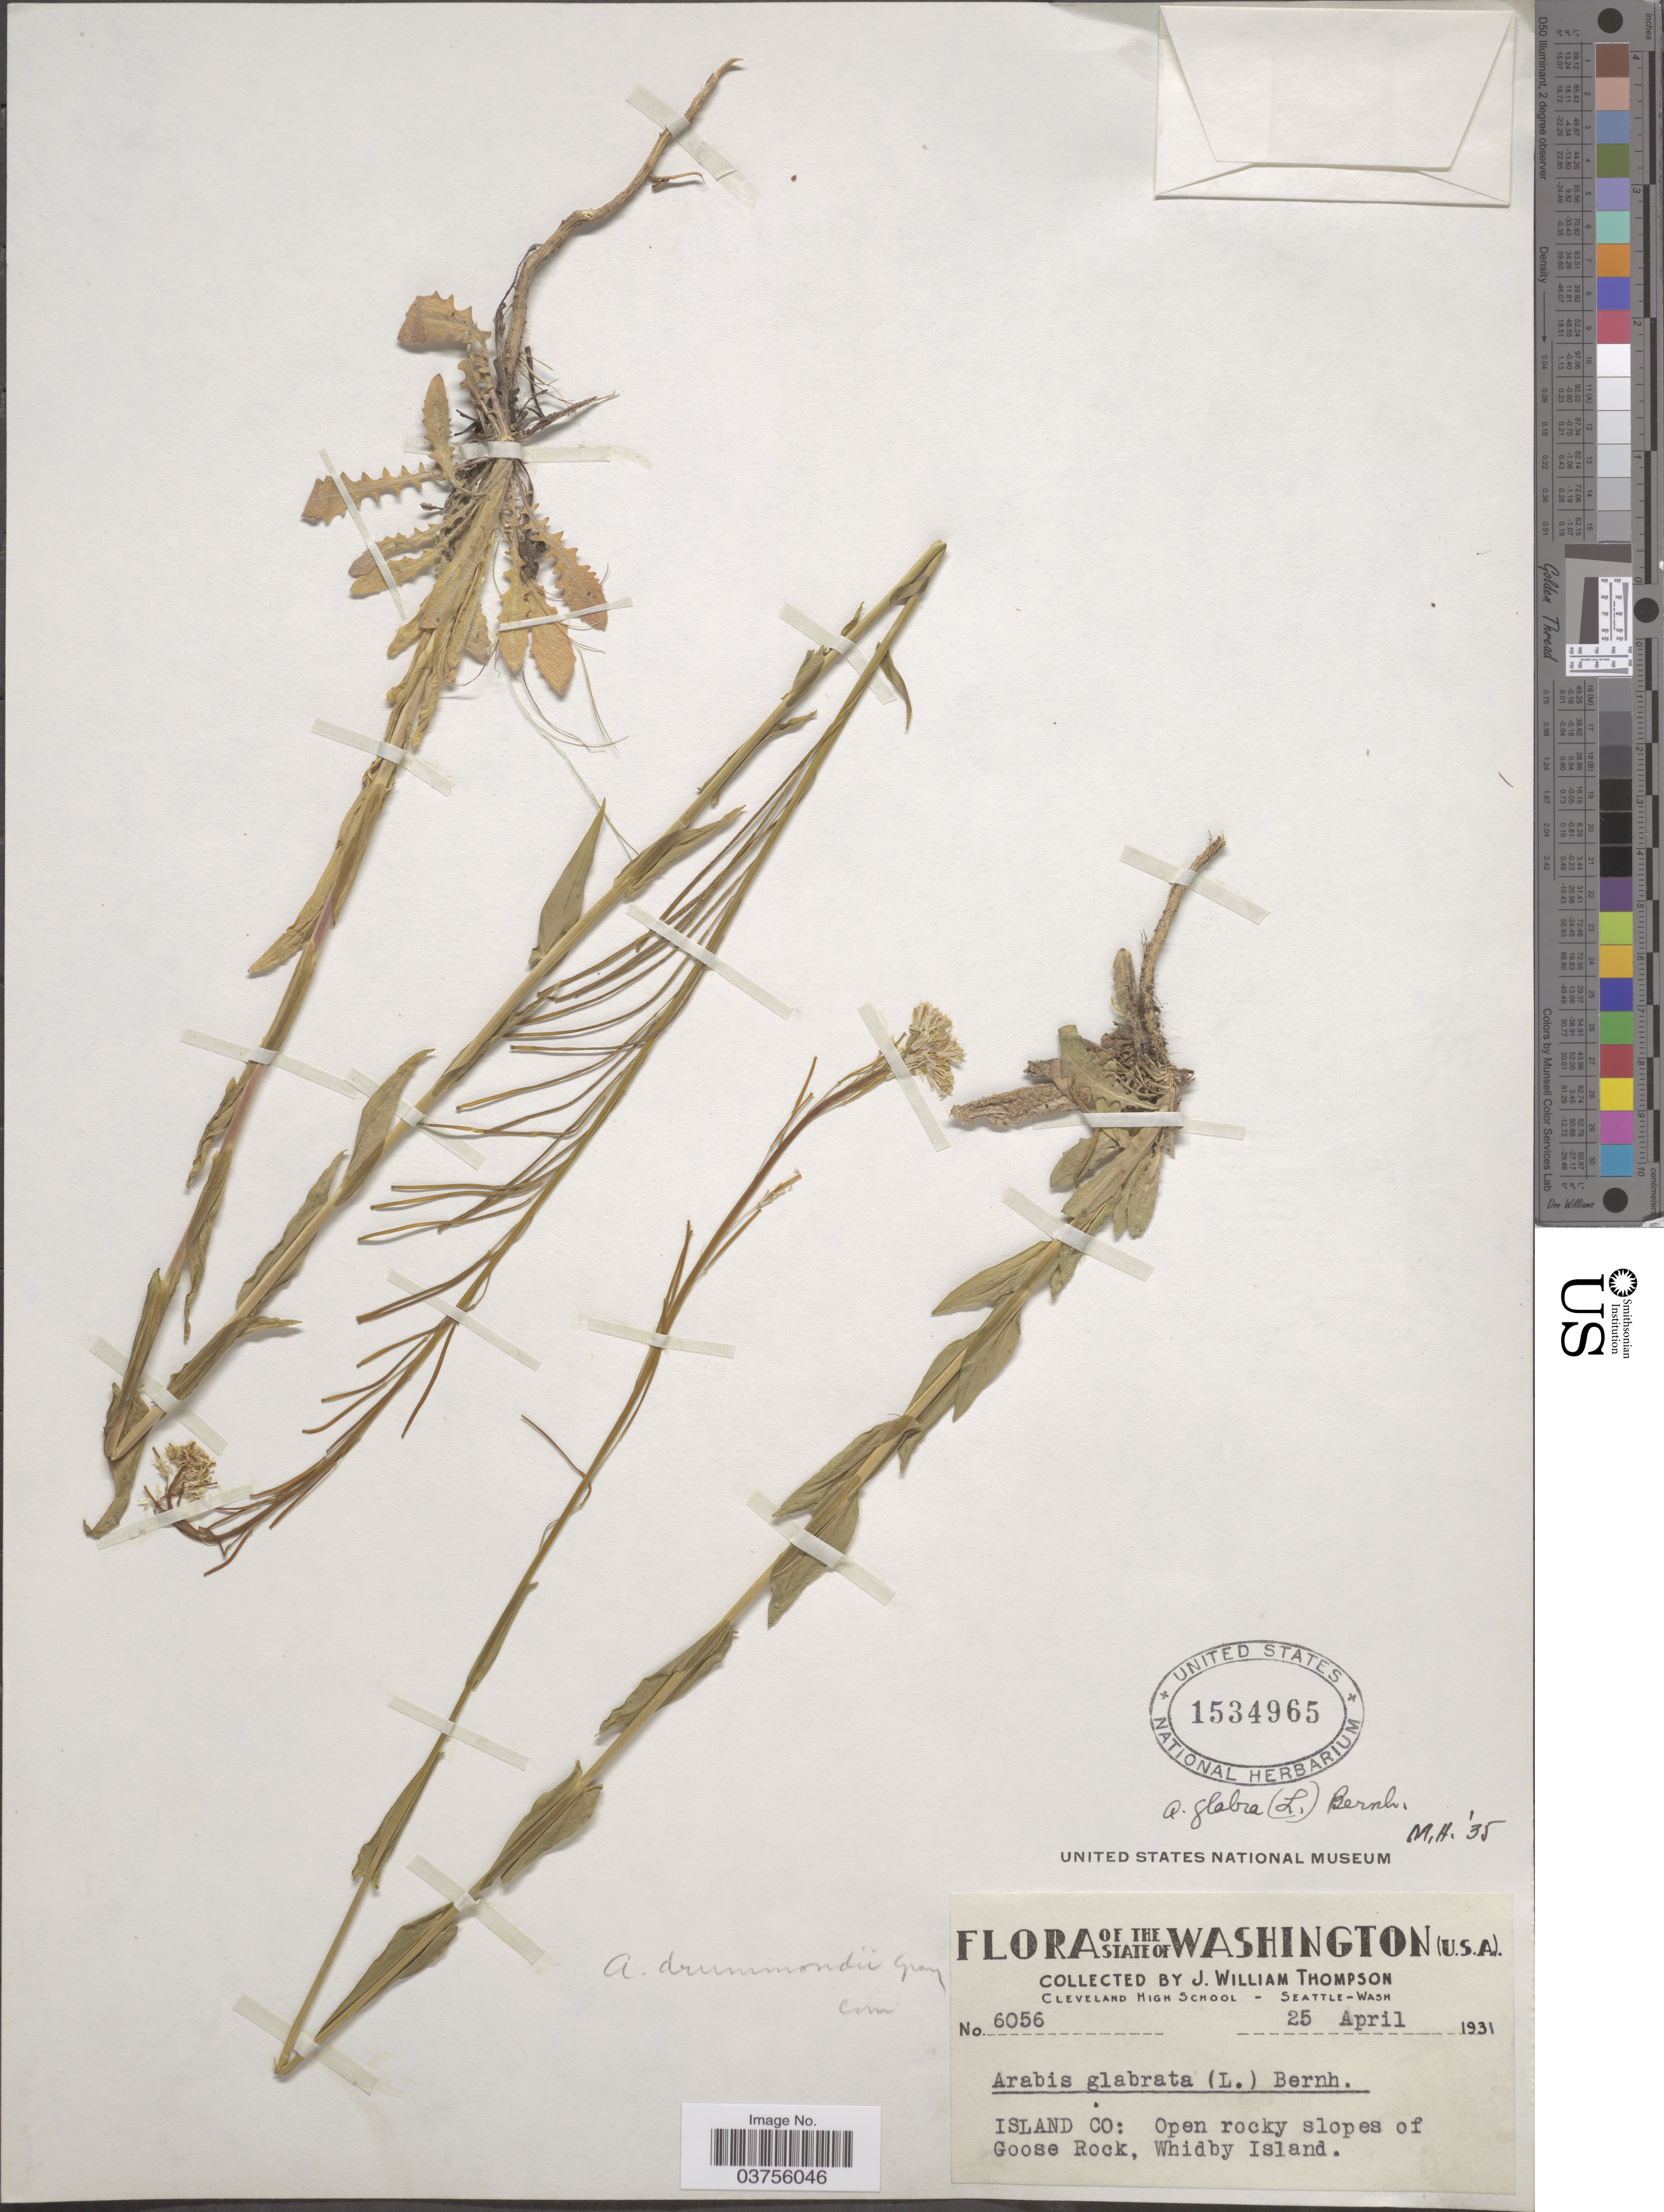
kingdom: Plantae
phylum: Tracheophyta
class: Magnoliopsida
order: Brassicales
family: Brassicaceae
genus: Turritis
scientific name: Turritis glabra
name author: L.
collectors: J. W. Thompson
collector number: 6056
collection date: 1931-04-25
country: United States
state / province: Washington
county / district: Island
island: Whidbey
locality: Island Co: Open rocky slopes of Goose Rock, Whidby Island.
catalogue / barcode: US 1534965